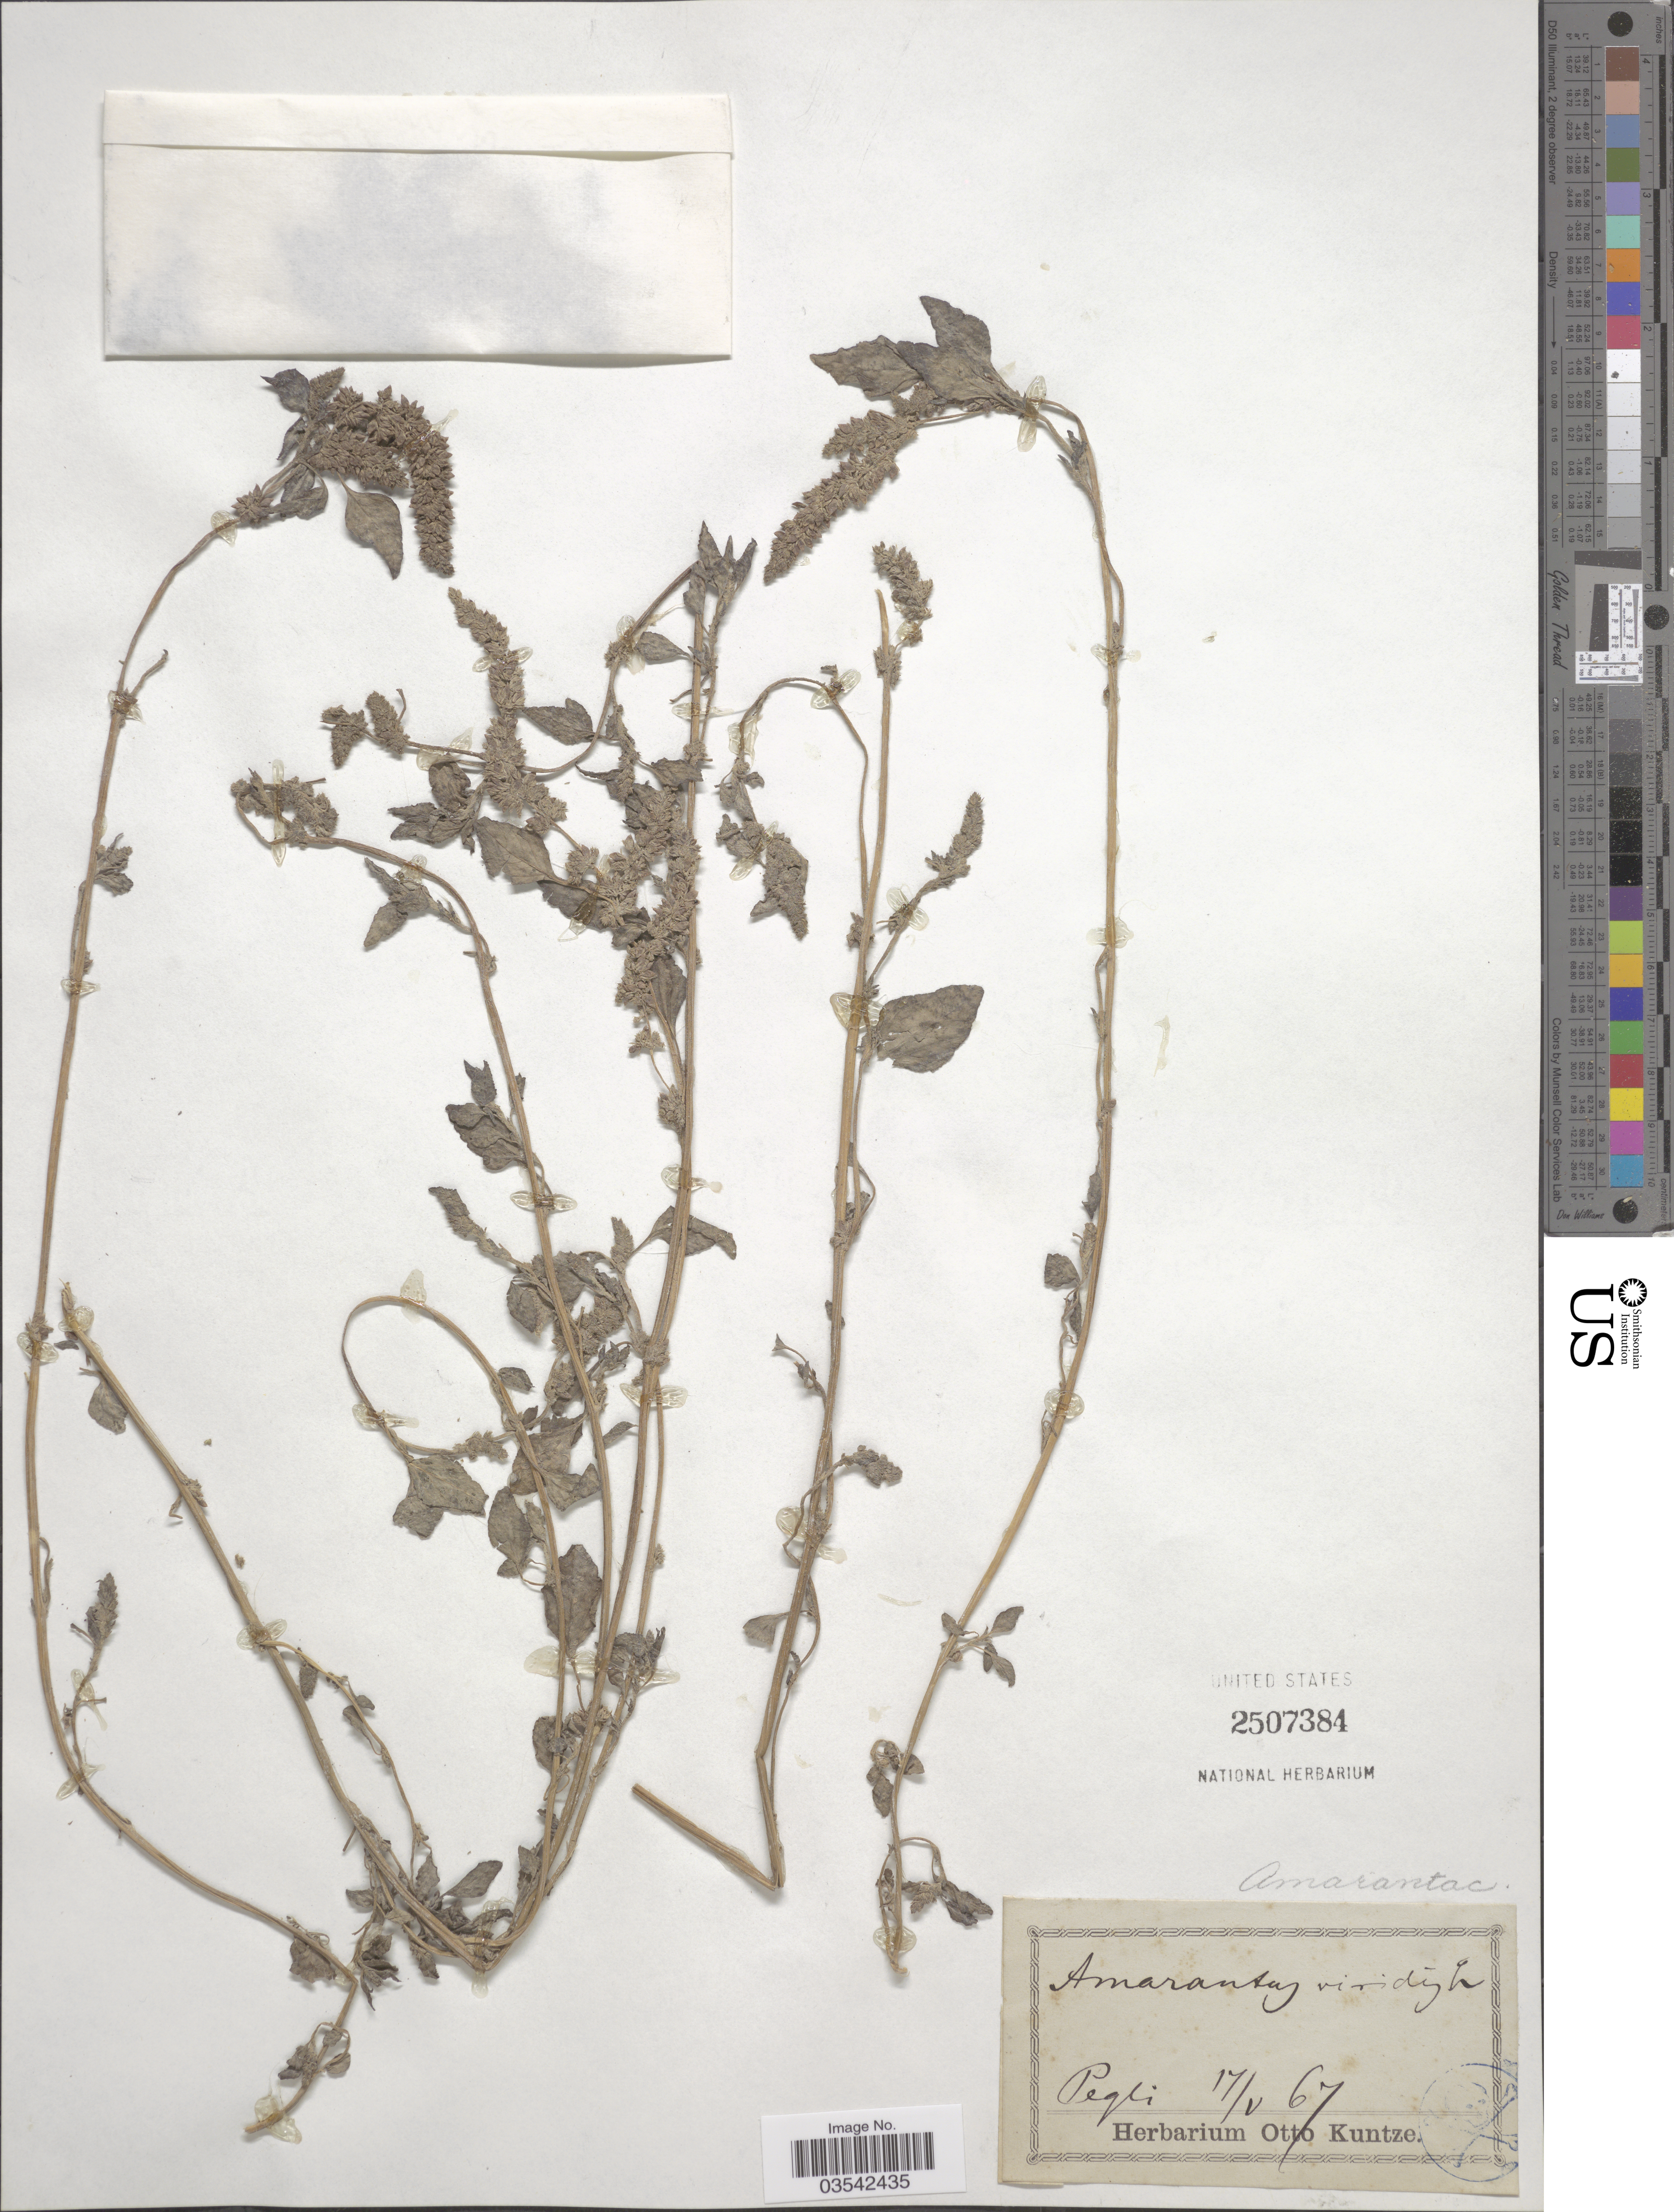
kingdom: Plantae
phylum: Tracheophyta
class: Magnoliopsida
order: Caryophyllales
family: Amaranthaceae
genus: Amaranthus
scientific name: Amaranthus viridis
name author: L.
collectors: ex herb. Otto Kuntze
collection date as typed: Transcribed d/m/y: 17/5/67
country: Italy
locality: Pegli.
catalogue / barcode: US 2507384